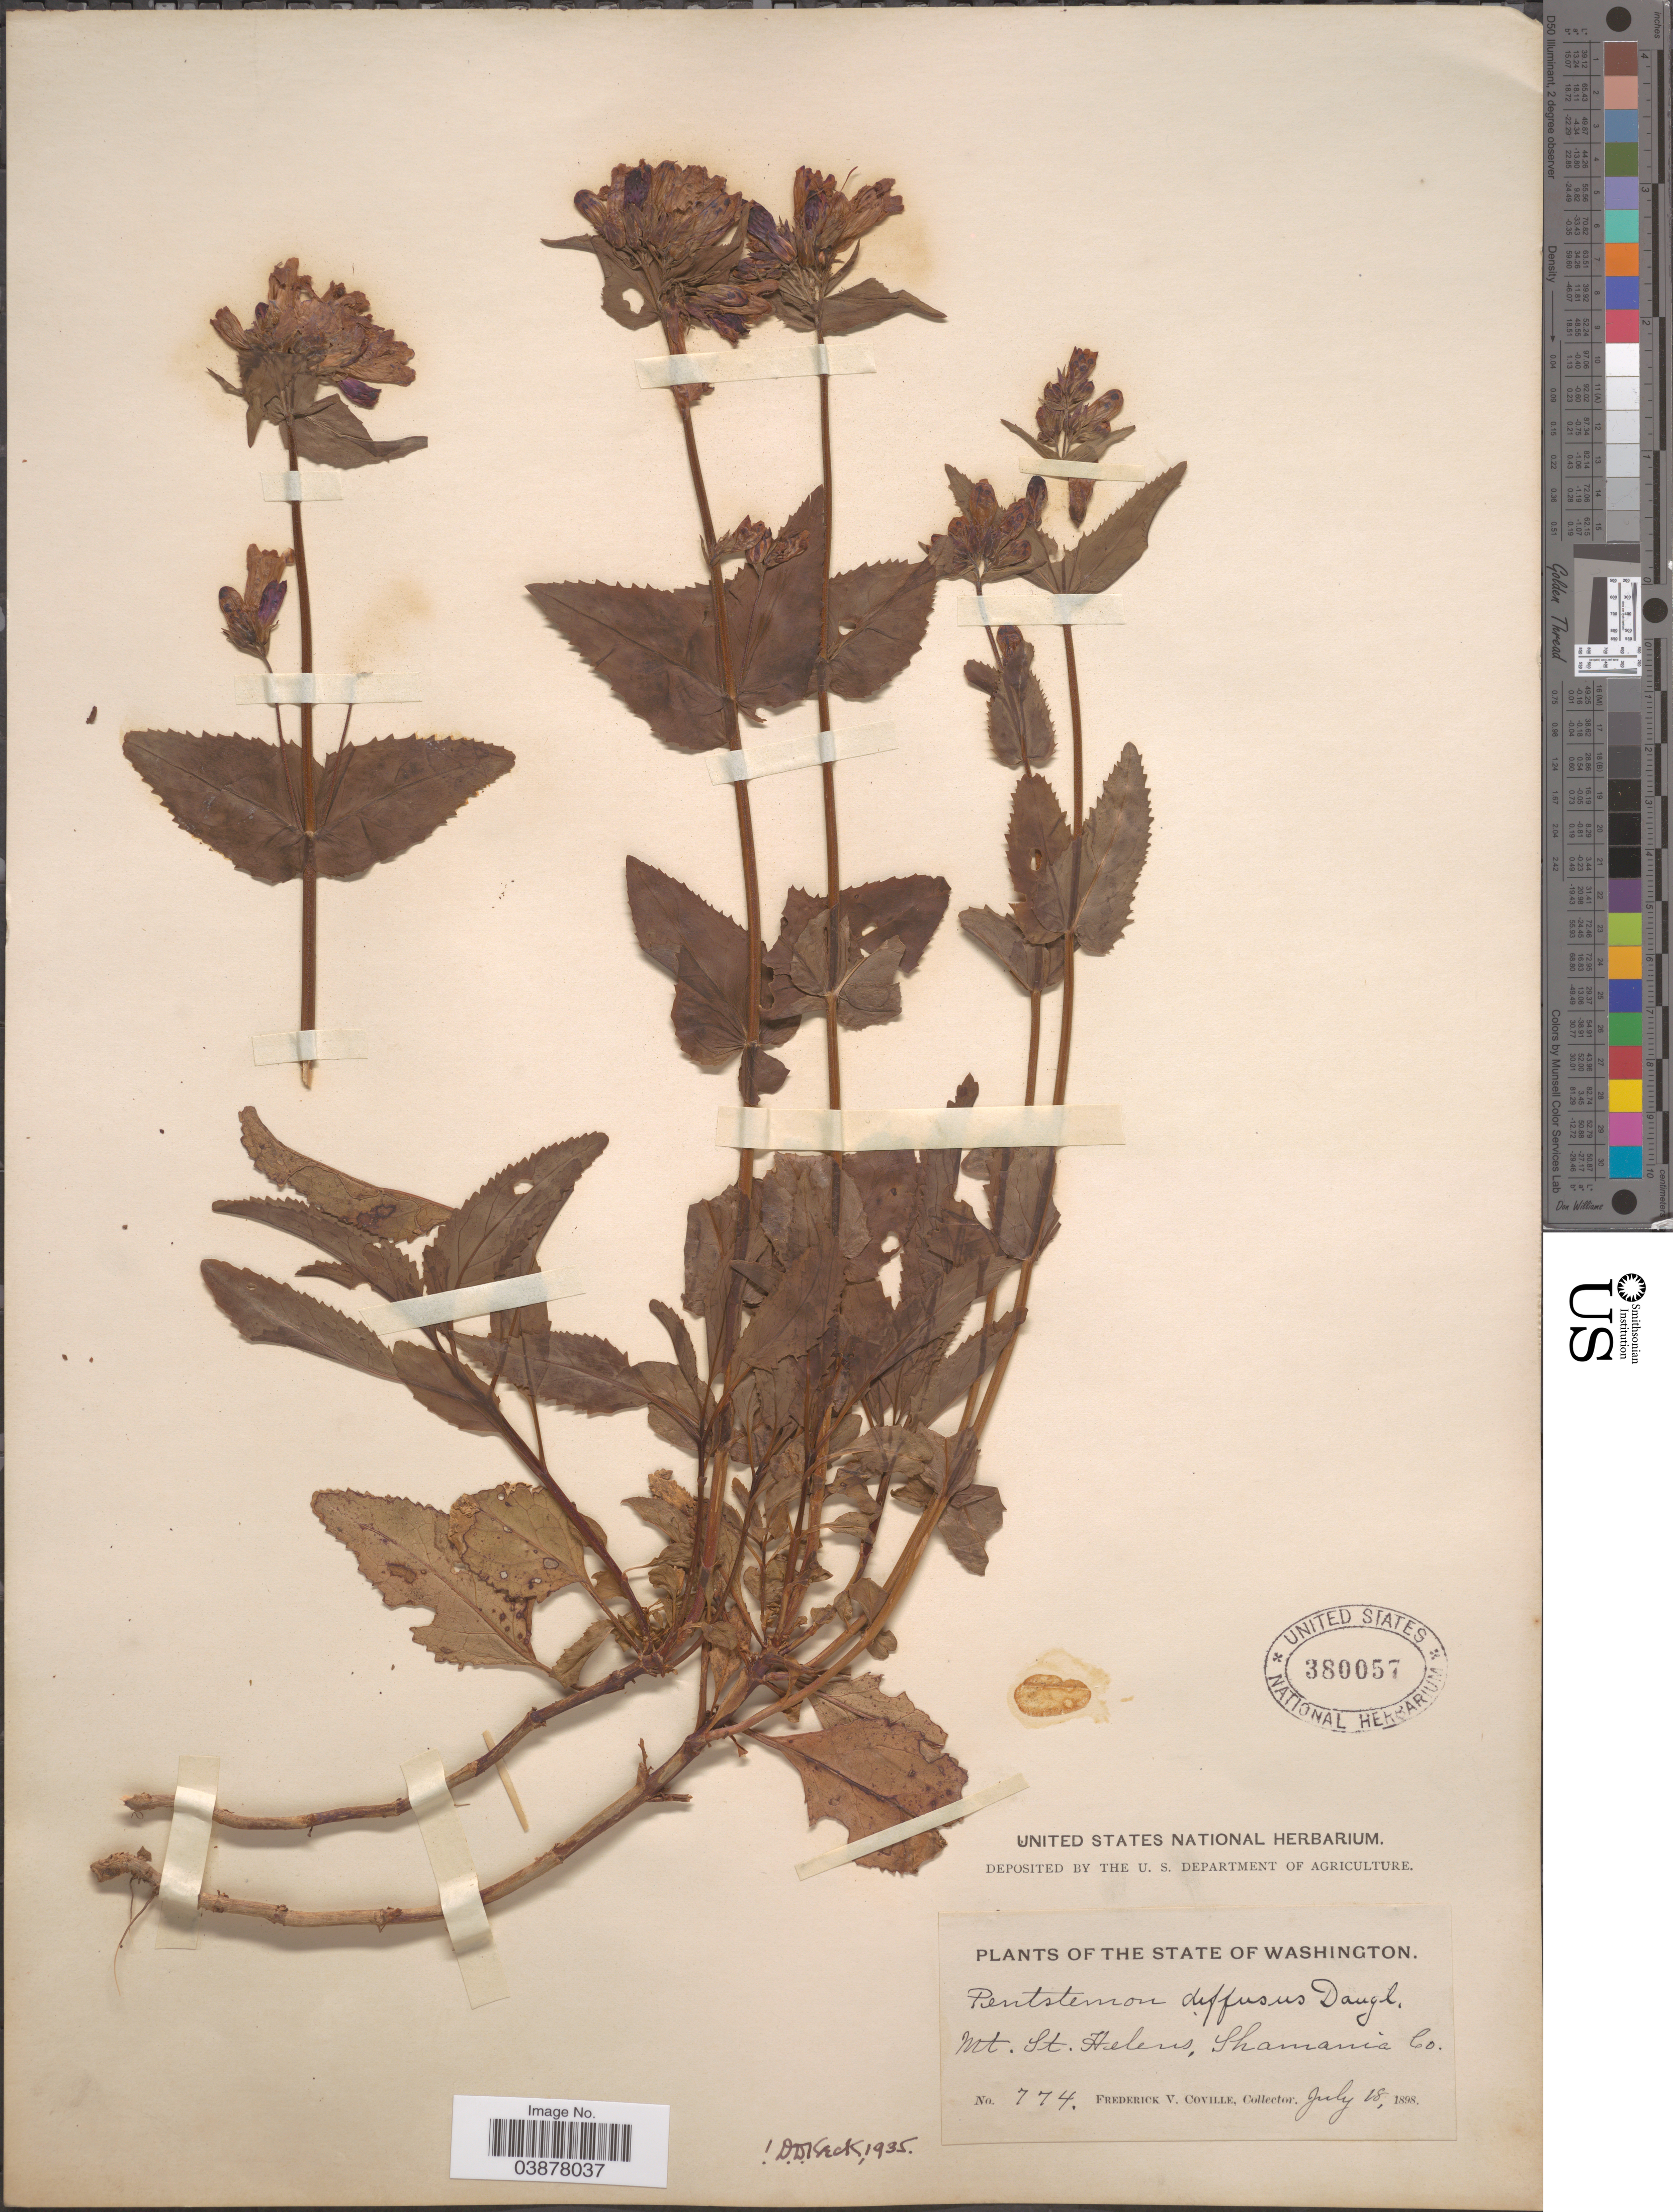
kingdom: Plantae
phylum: Tracheophyta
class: Magnoliopsida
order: Lamiales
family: Plantaginaceae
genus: Penstemon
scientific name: Penstemon serrulatus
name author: Menzies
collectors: F. V. Coville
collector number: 774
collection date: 1898-07-18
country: United States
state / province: Washington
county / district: Skamania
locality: Mt. St. Helens, Skamania Co.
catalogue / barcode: US 380057